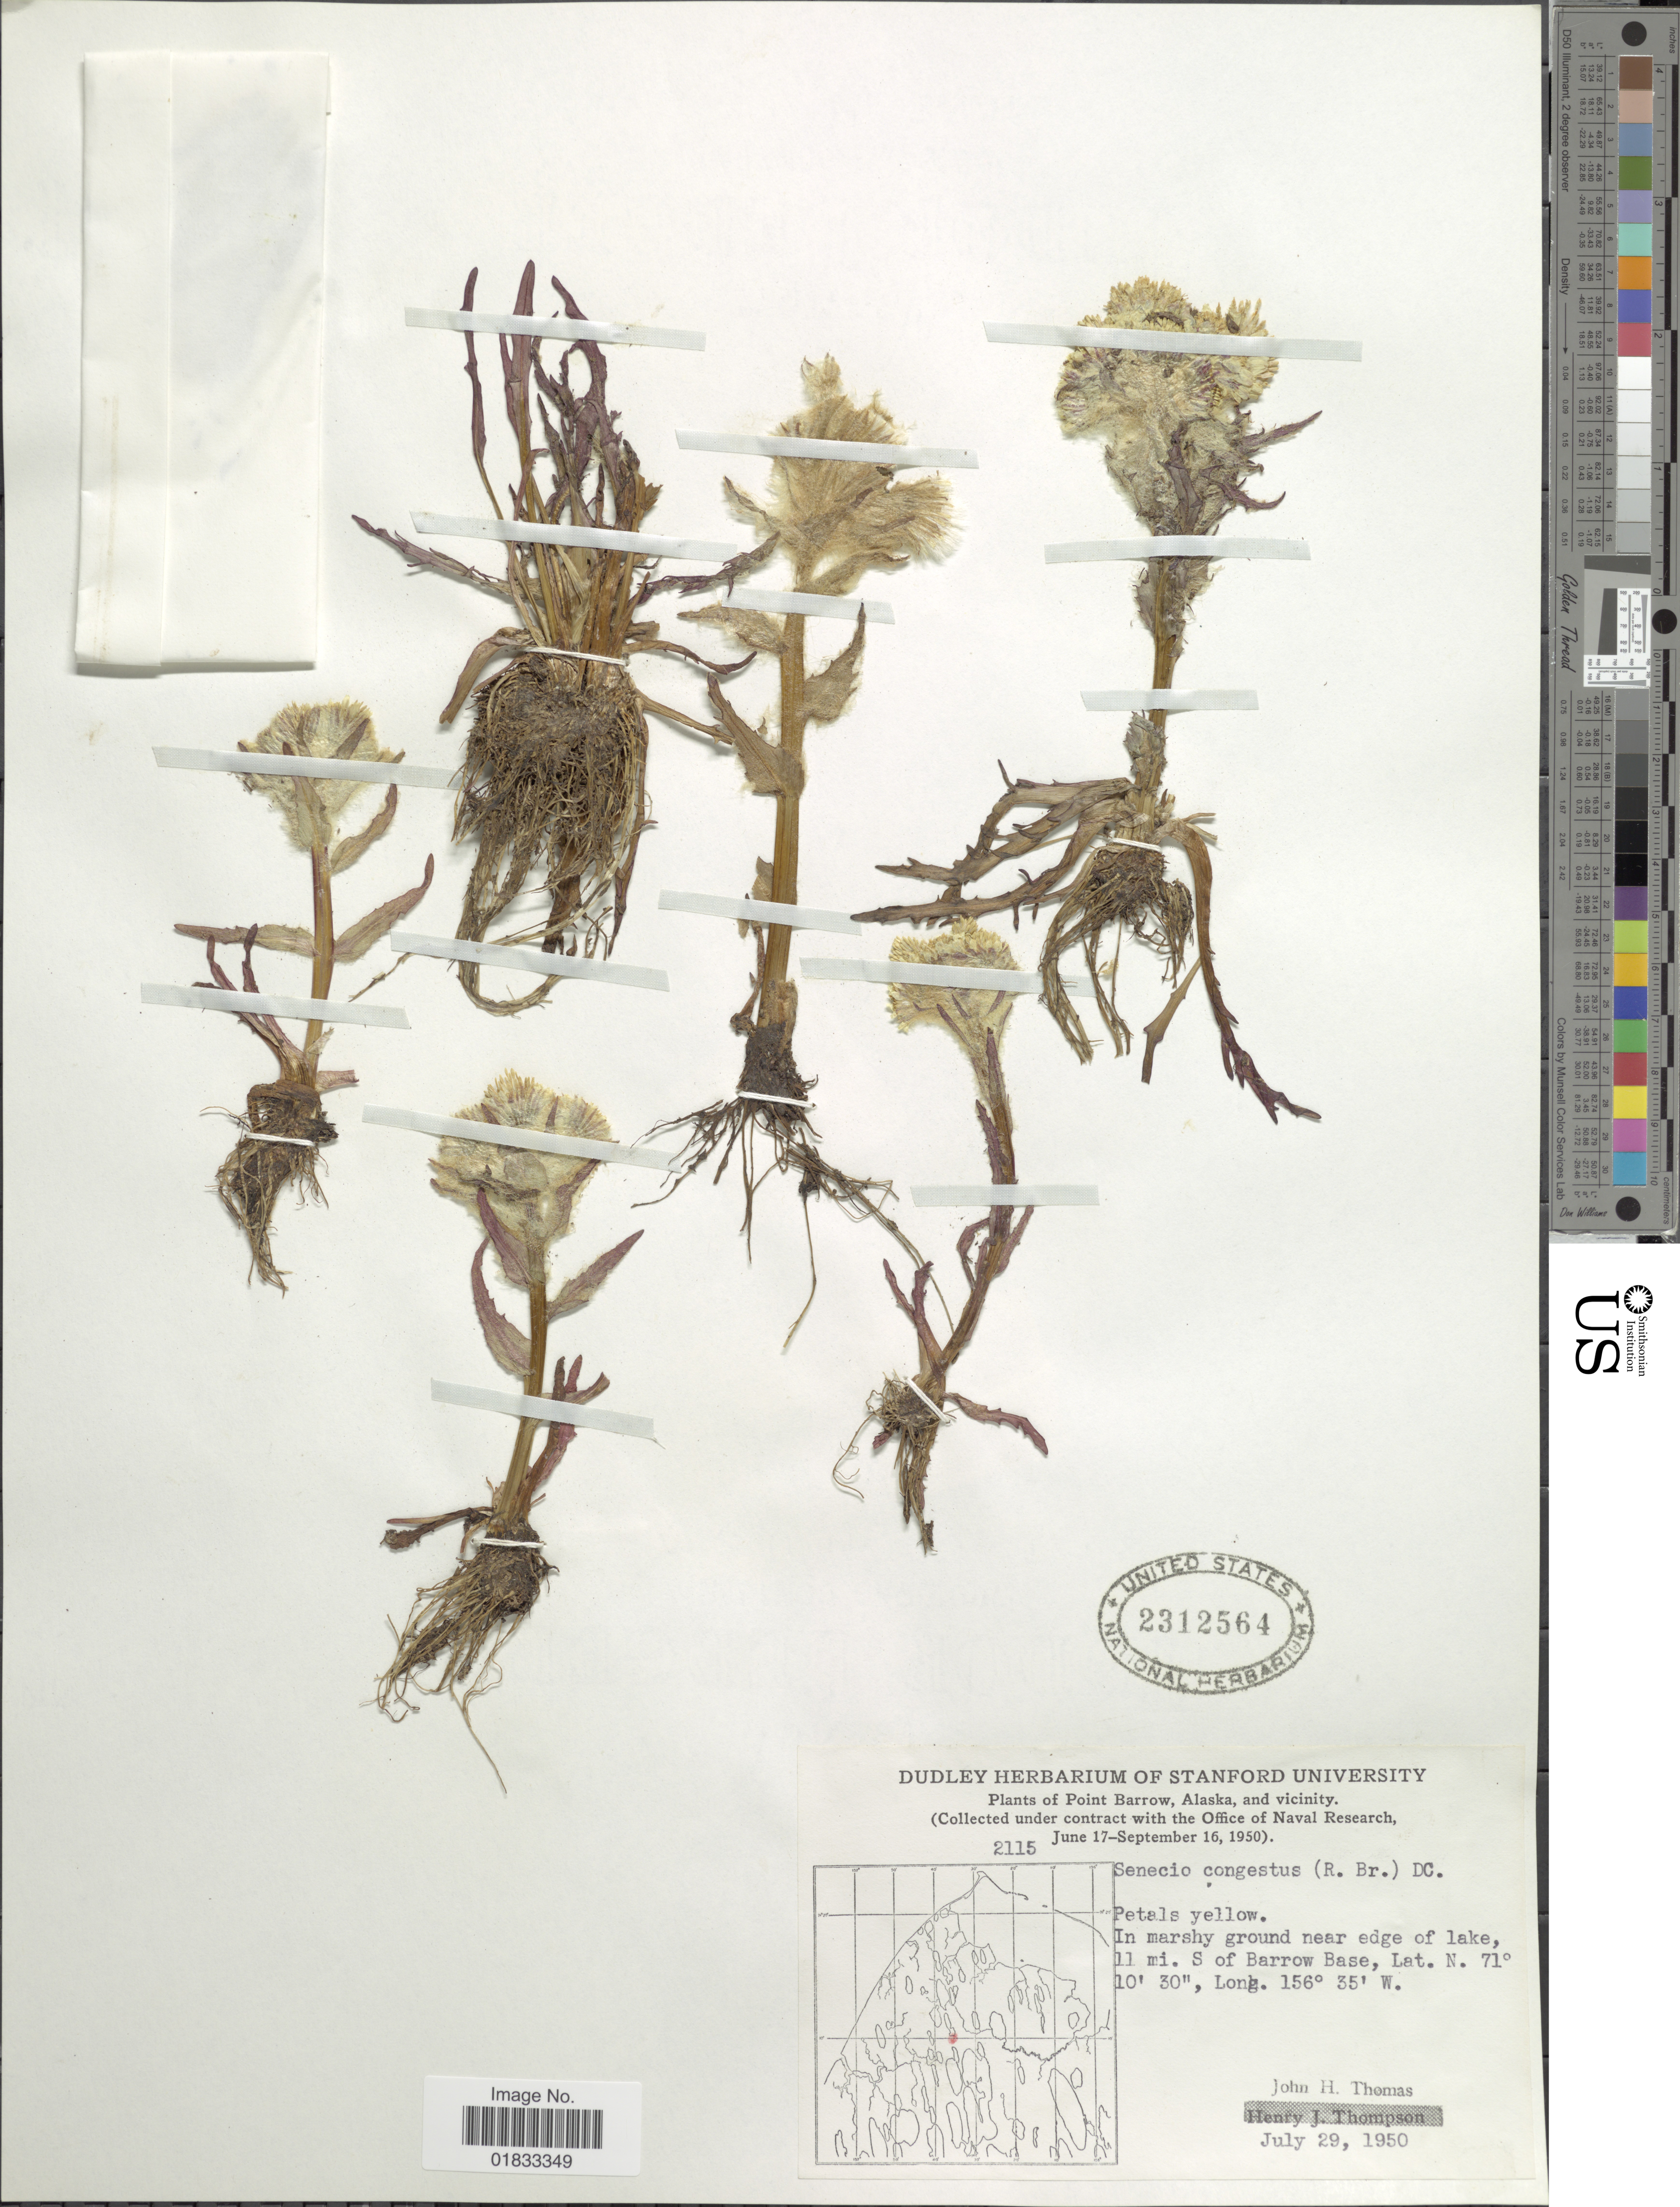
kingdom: Plantae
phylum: Tracheophyta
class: Magnoliopsida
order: Asterales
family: Asteraceae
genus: Tephroseris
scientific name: Tephroseris palustris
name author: (L.) Rchb.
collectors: J. H. Thomas & H. Thompson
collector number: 2115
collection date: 1950-07-29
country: United States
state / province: Alaska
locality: Point Barrow, Alaska, and vicinity, 11 mi. S of Barrow Base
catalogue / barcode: US 2312564